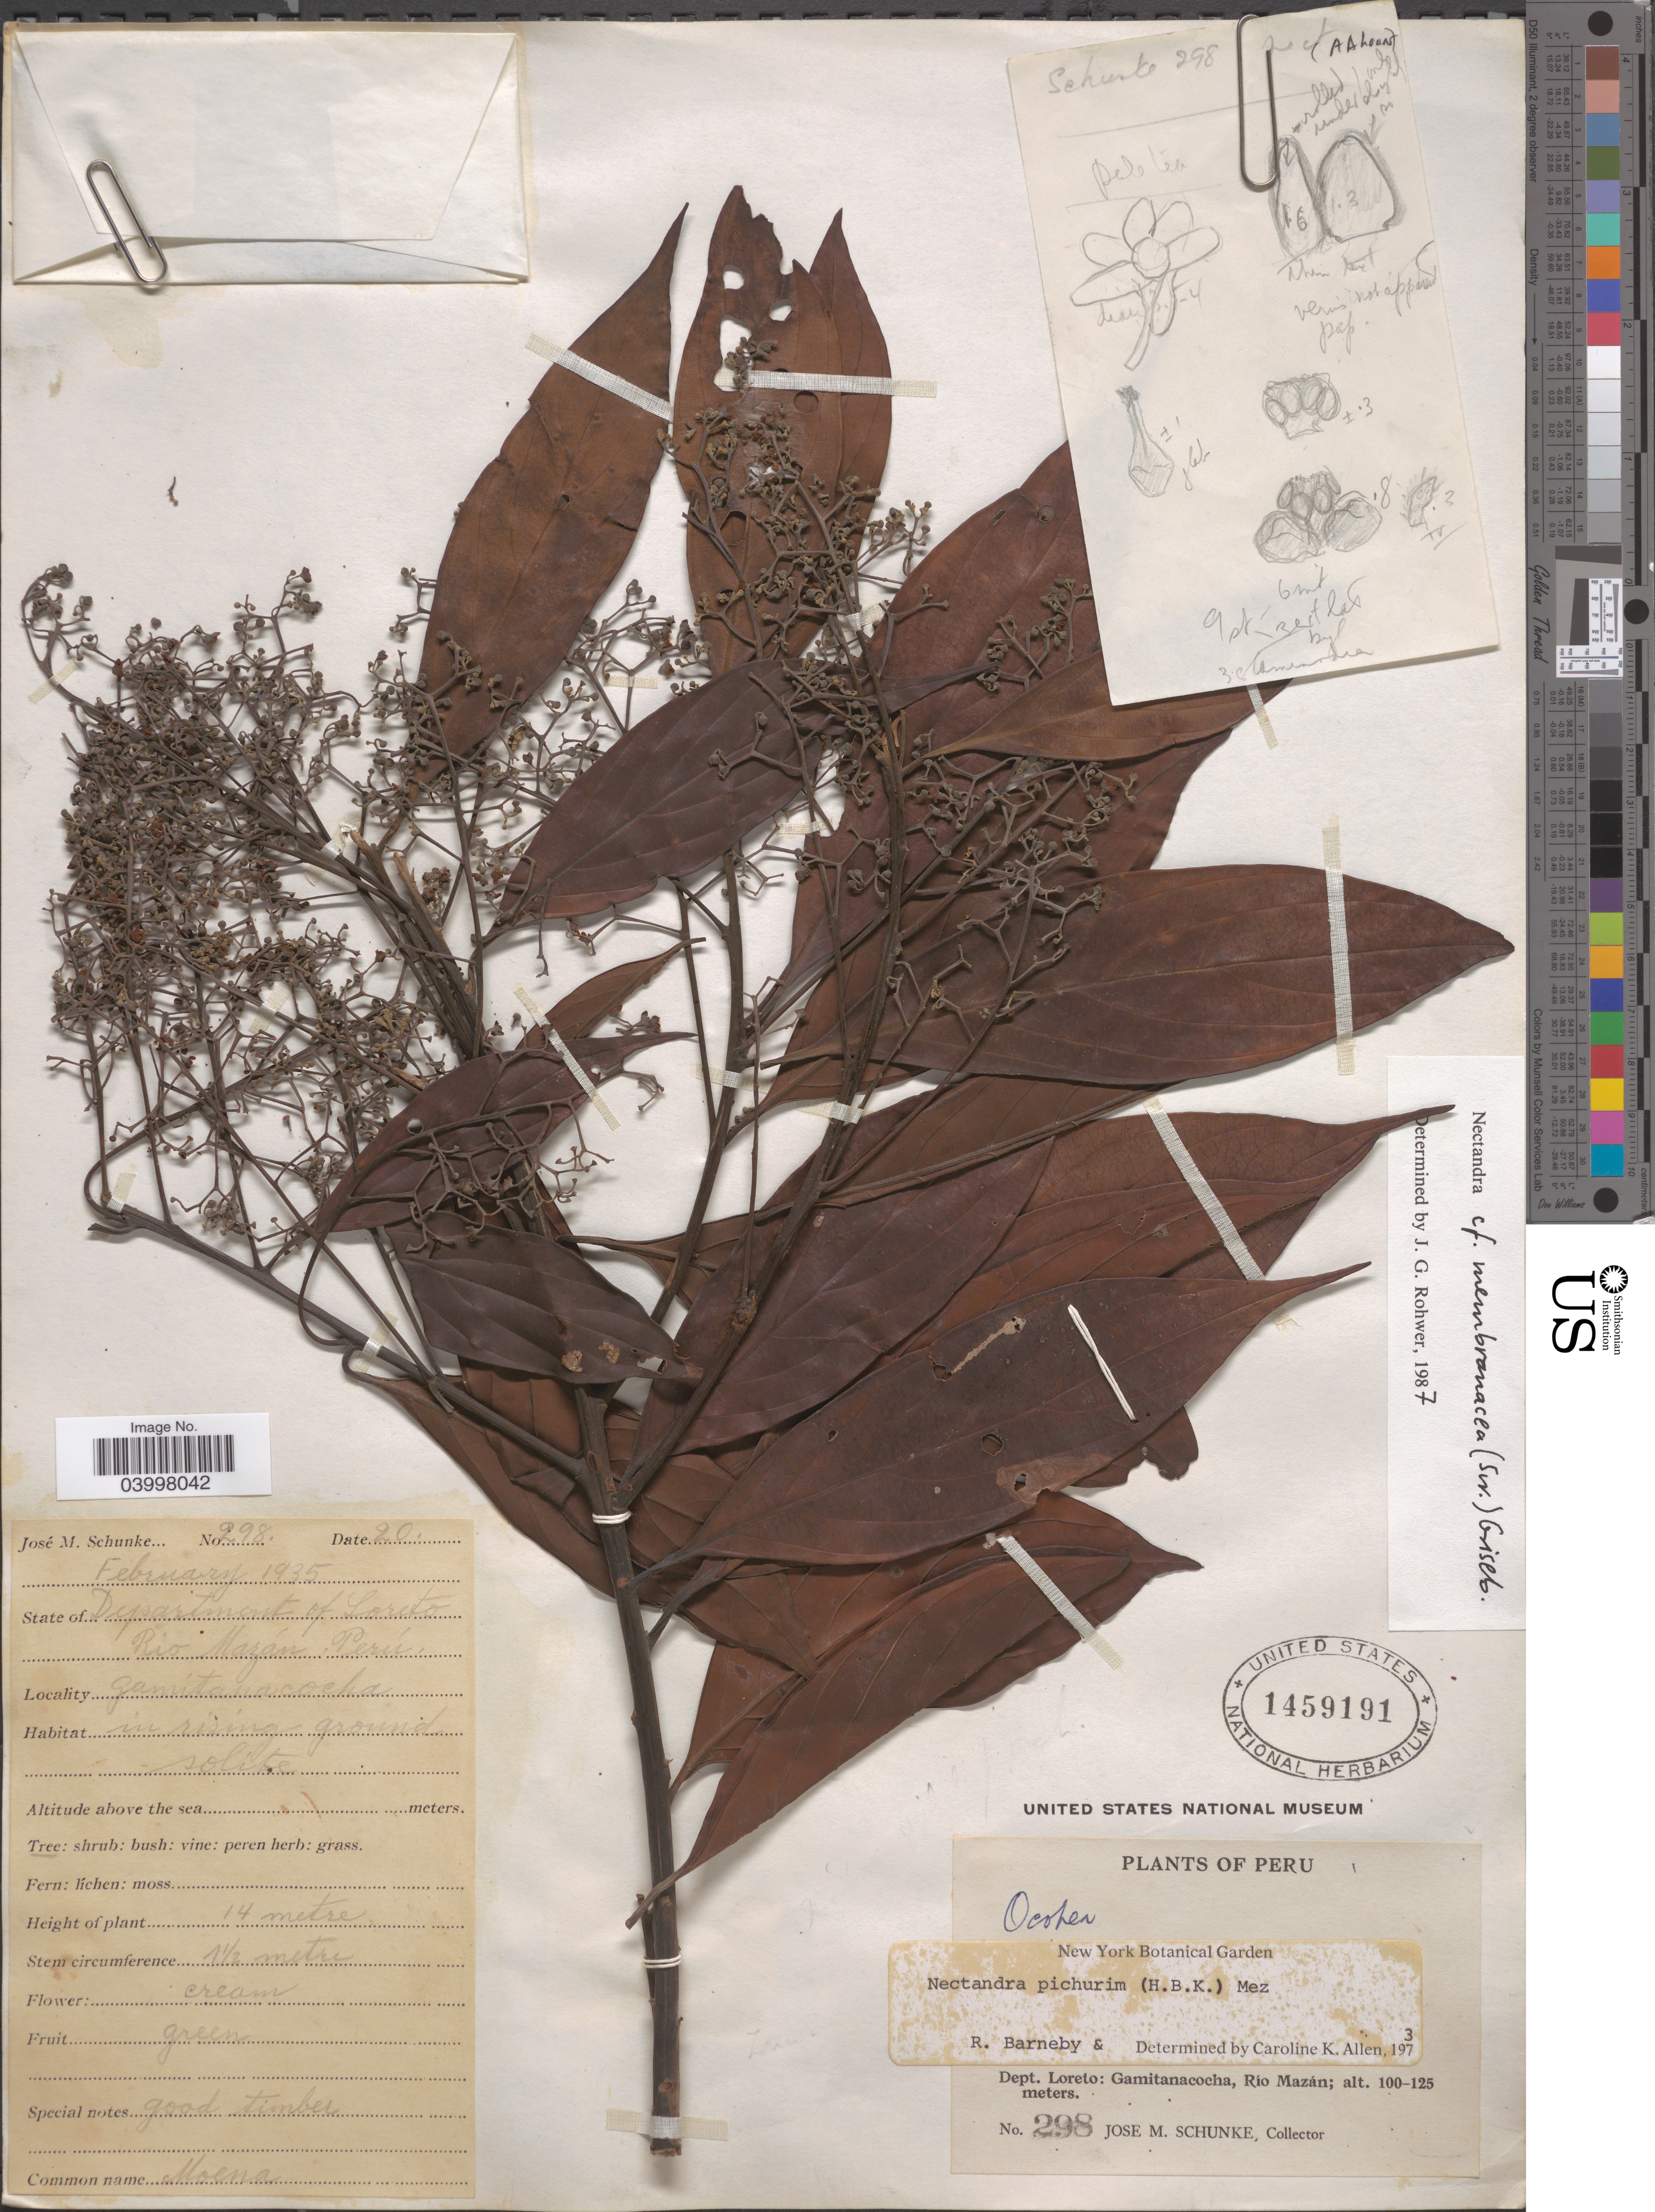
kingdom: Plantae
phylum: Tracheophyta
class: Magnoliopsida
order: Laurales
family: Lauraceae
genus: Nectandra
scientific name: Nectandra membranacea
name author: (Sw.) Griseb.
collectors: J. M. Schunke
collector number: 298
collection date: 1935-02-20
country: Peru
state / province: Loreto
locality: Dept. Loreto: Gamitanacocha, Río Mazán. Department of Loreto, Rio Mazán. Gamitanacocha.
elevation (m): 100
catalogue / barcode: US 1459191